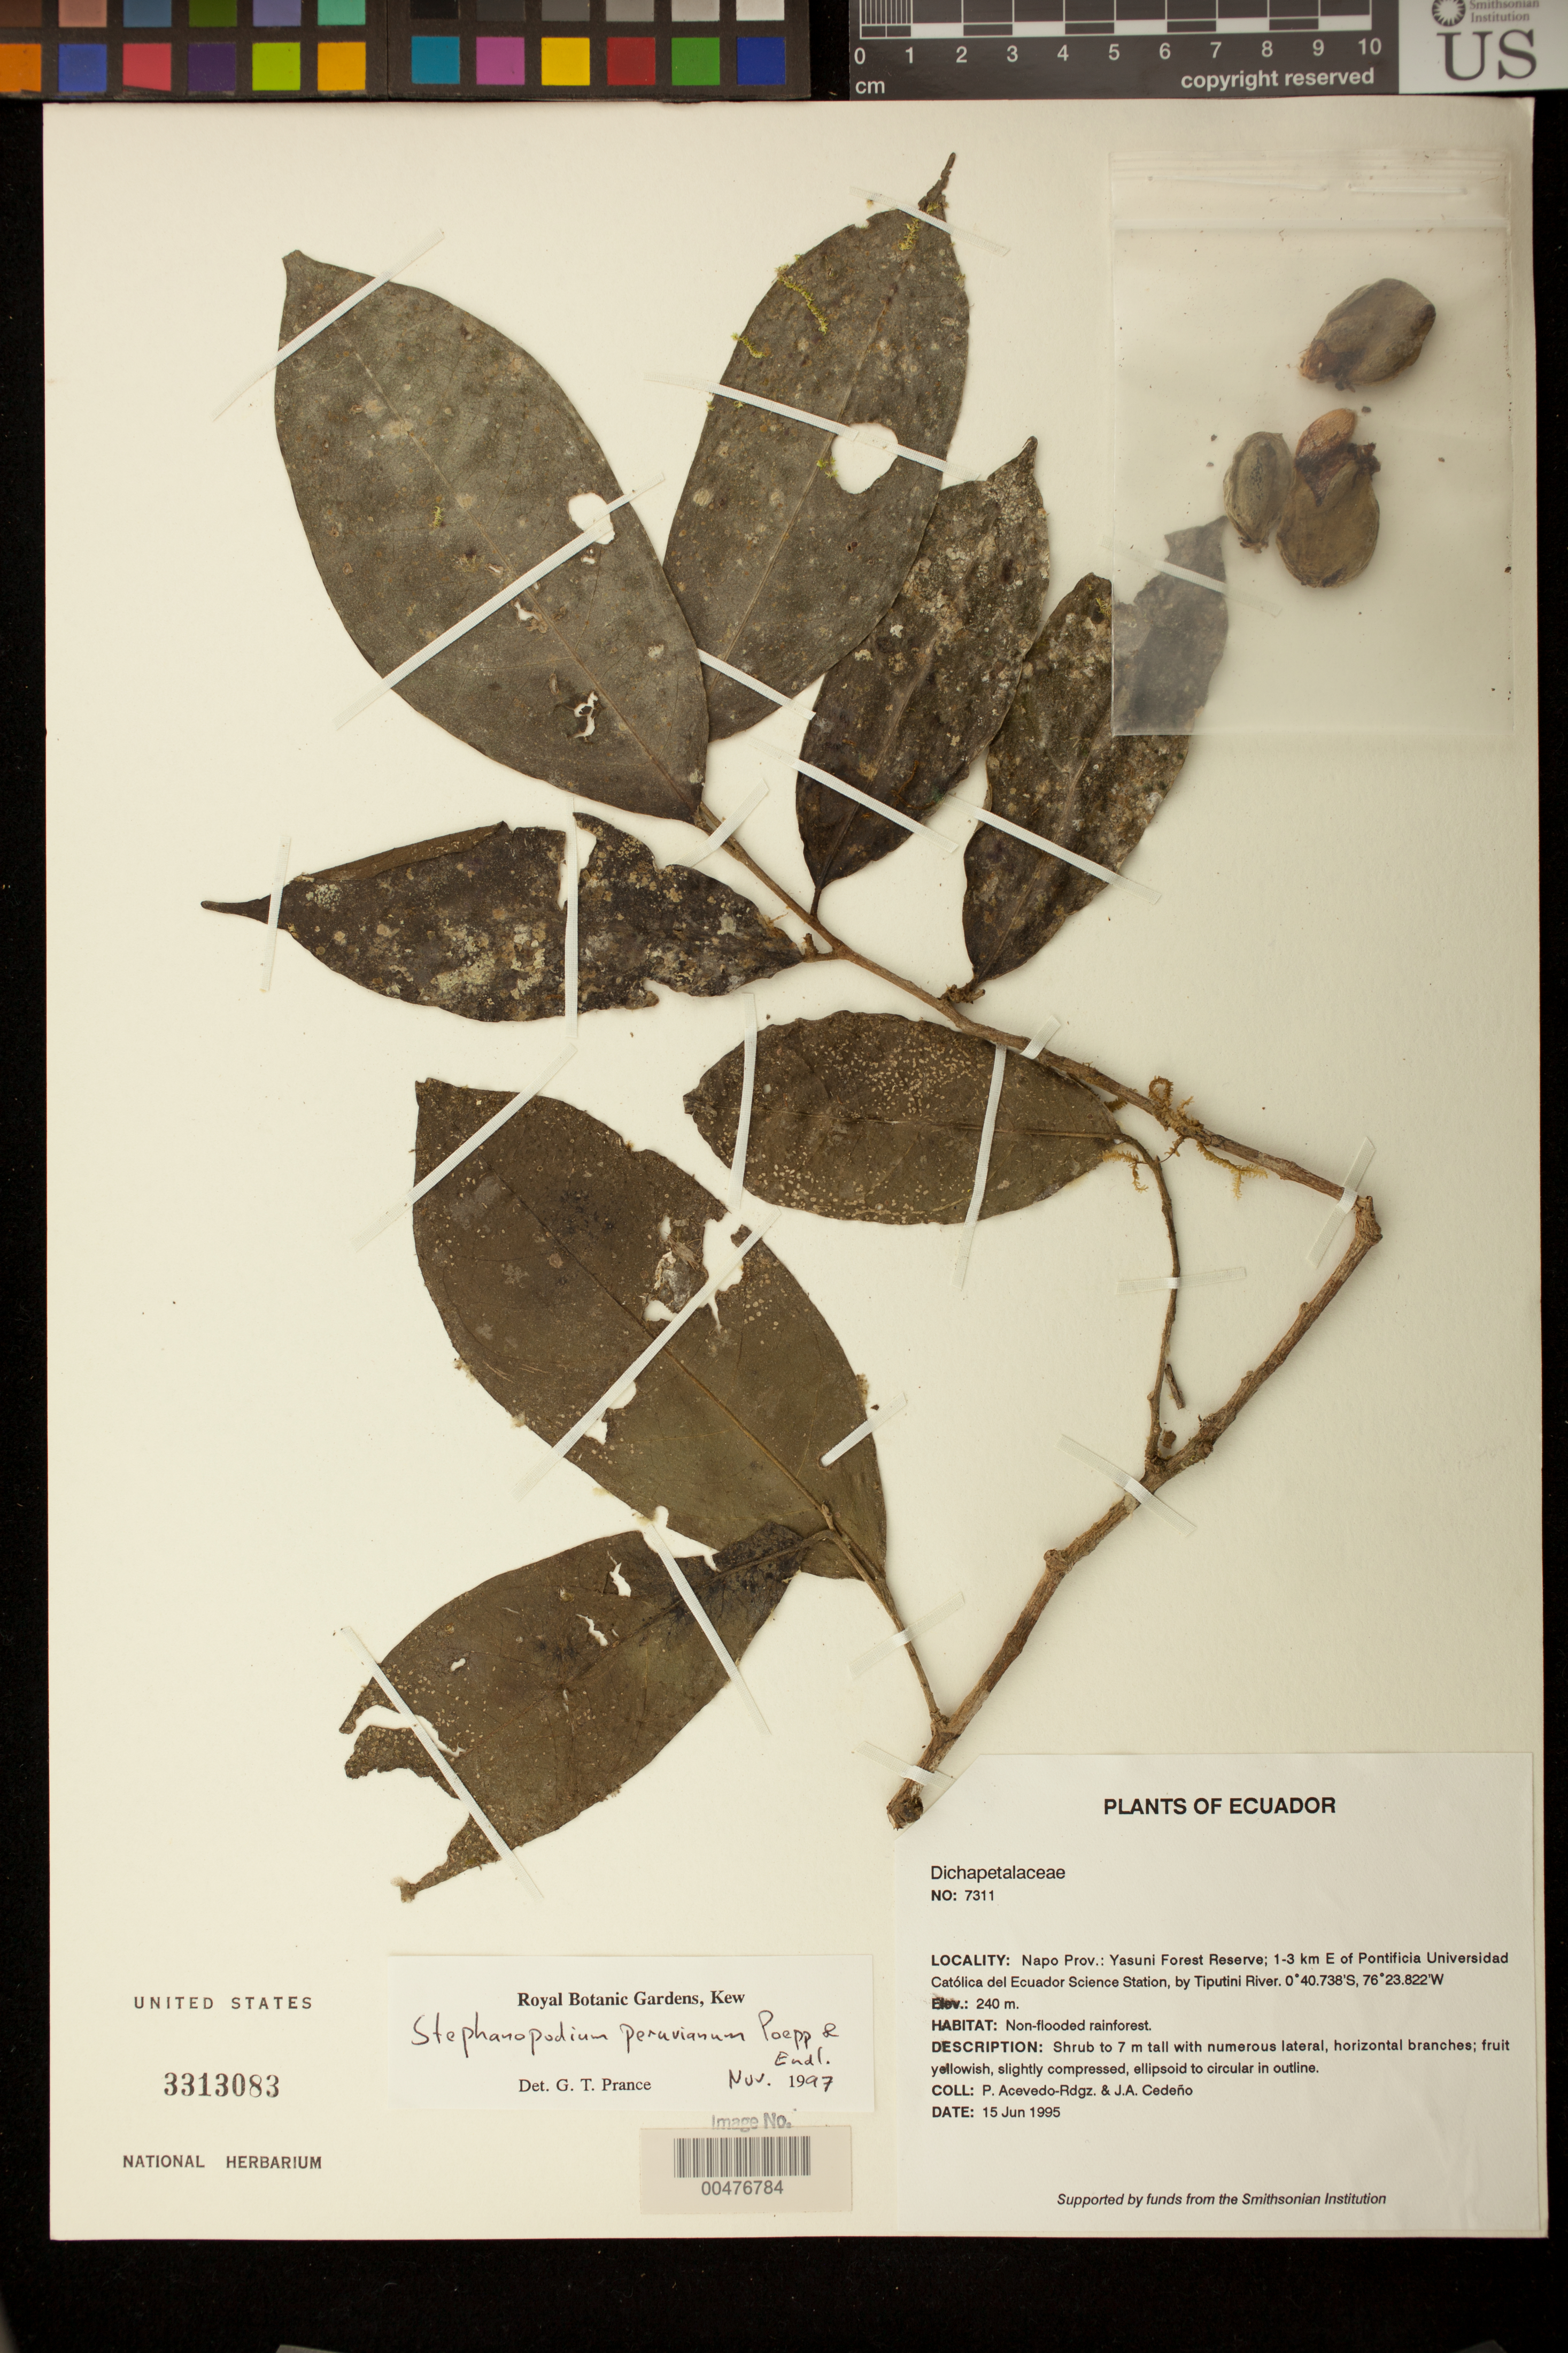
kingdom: Plantae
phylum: Tracheophyta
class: Magnoliopsida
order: Malpighiales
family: Dichapetalaceae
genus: Stephanopodium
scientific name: Stephanopodium peruvianum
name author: Poepp. & Endl.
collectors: P. Acevedo-Rodr. & J. A. Cedeño M.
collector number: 7311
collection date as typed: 15 Jun 1995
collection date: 1995-06-15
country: Ecuador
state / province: Napo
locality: Napo Prov.: Yasuni Forest Reserve; 1-3 km E of Pontificia Universidad Católica del Ecuador Science Station by Tiputini River.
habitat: Non-flooded rainforest.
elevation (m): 240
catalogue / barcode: US 3313083